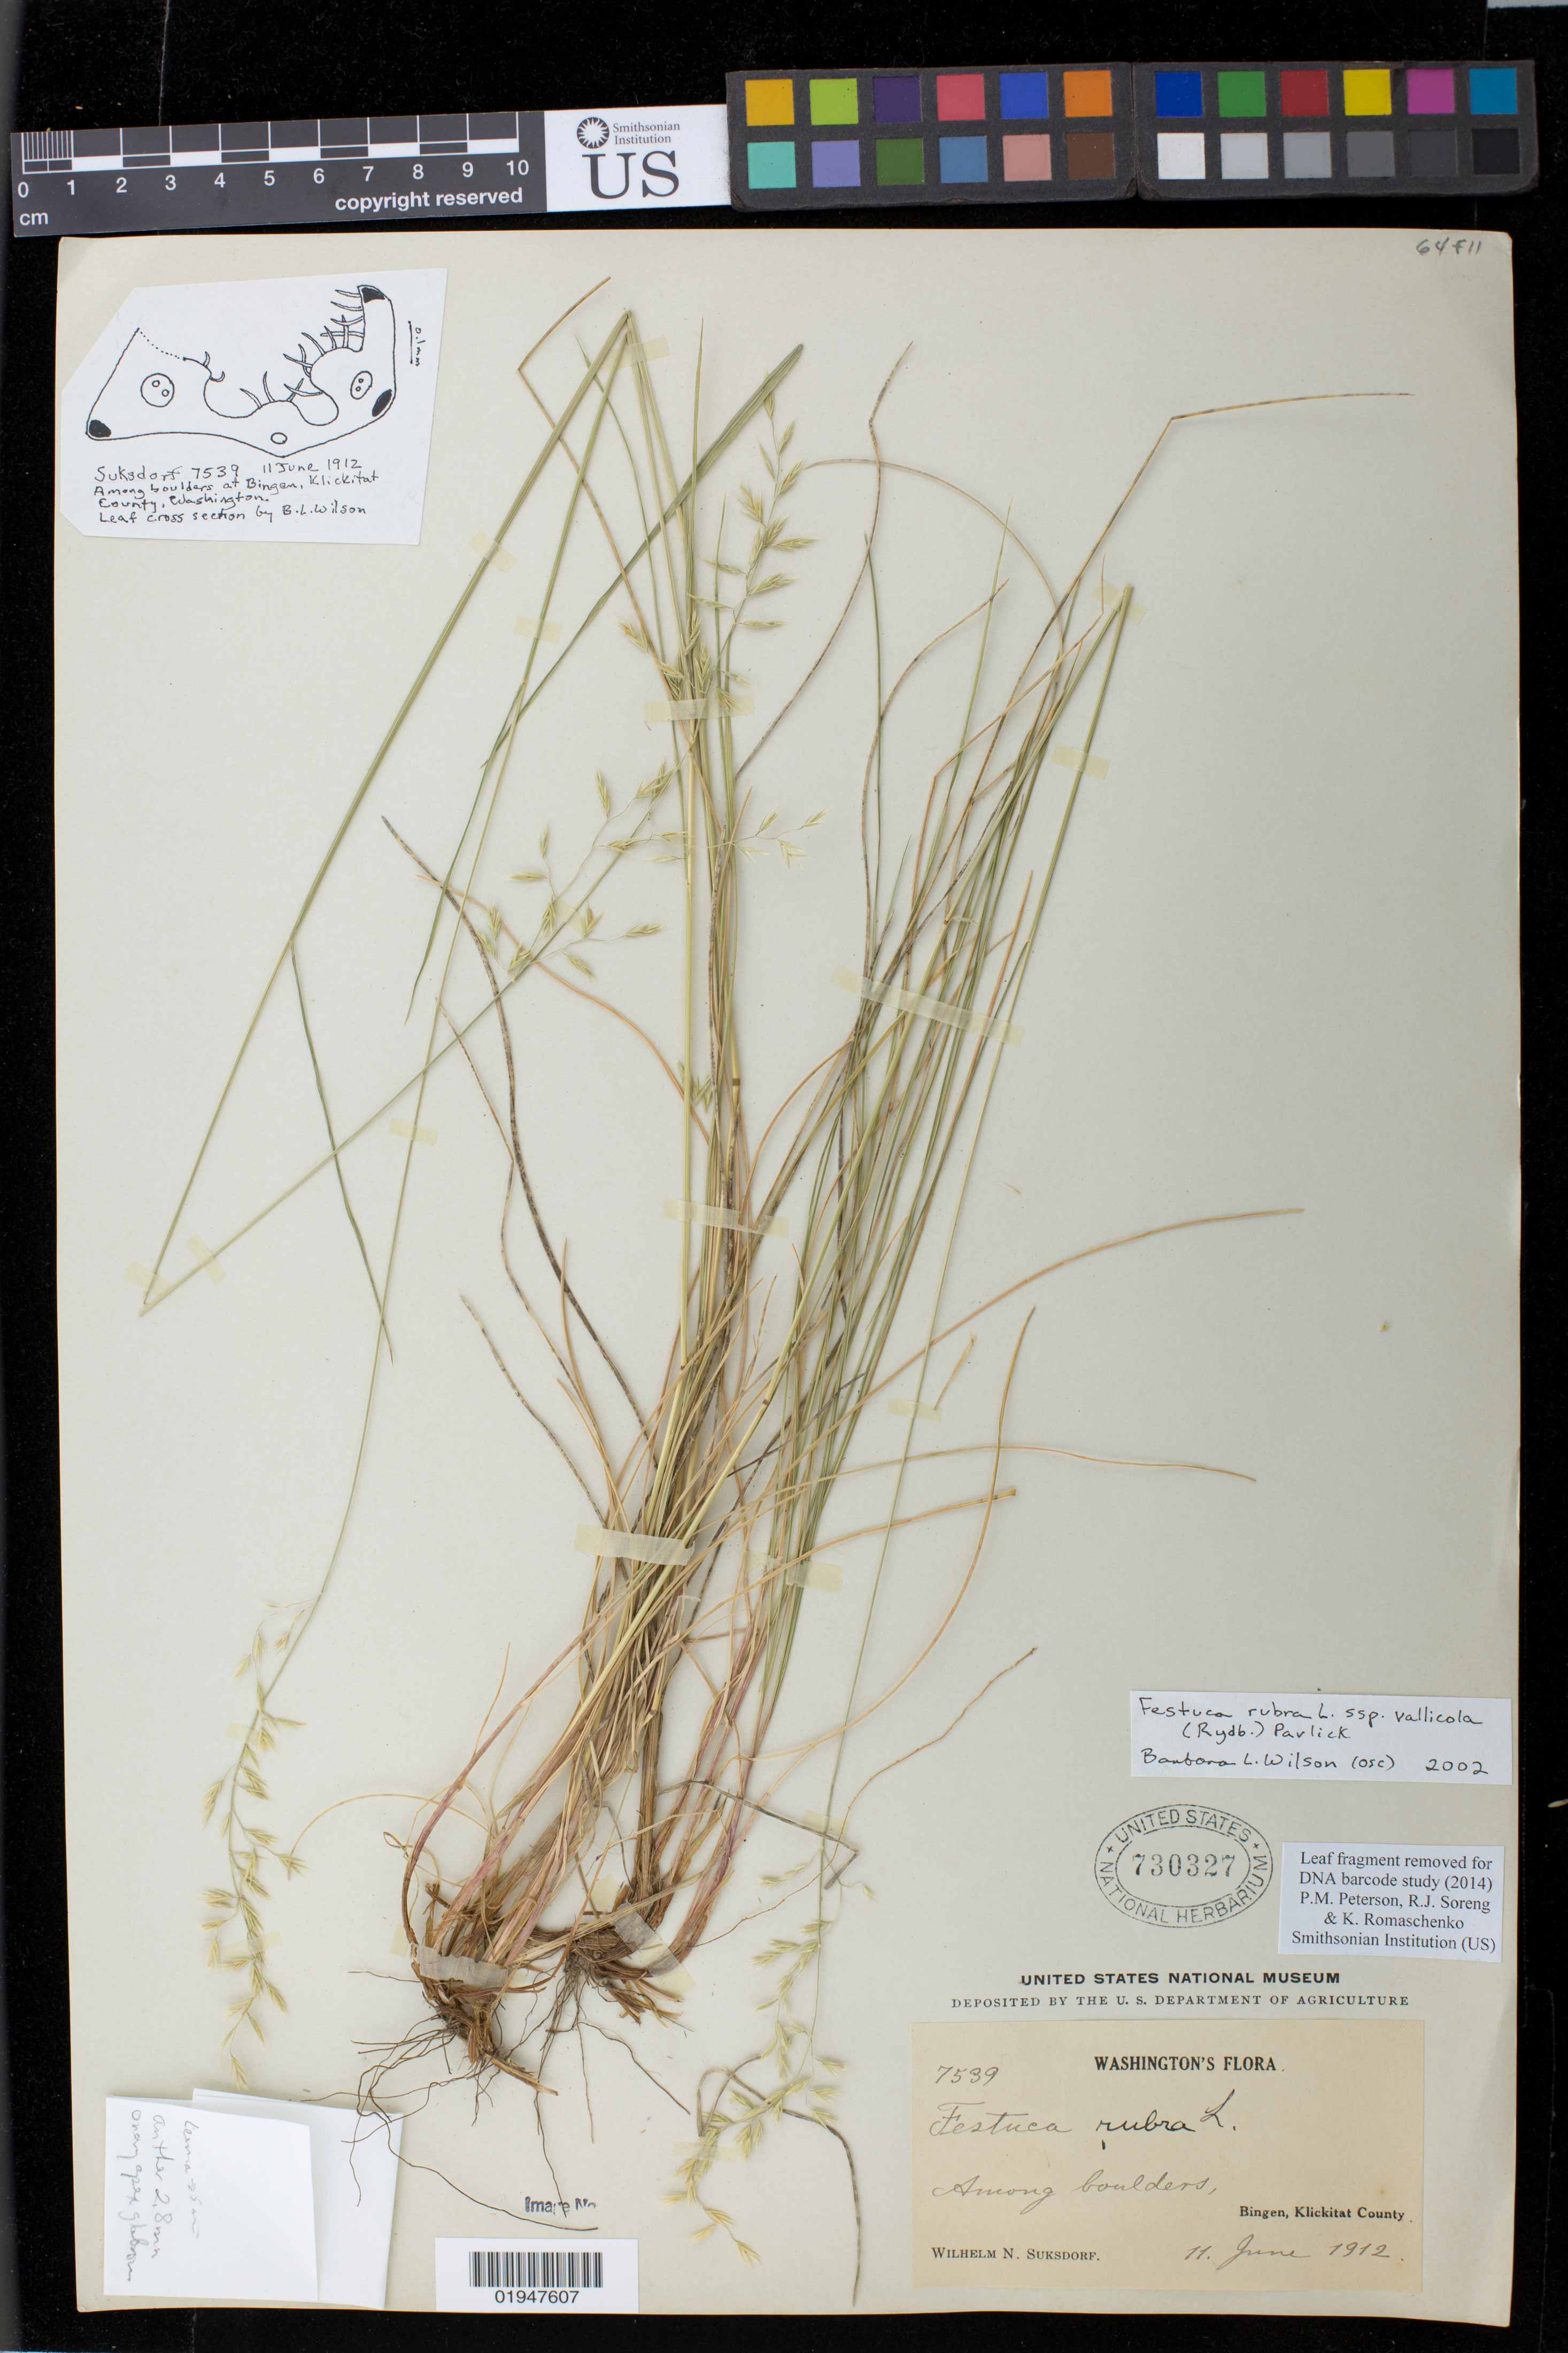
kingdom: Plantae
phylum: Tracheophyta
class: Liliopsida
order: Poales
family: Poaceae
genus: Festuca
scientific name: Festuca rubra subsp. vallicola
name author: (Rydb.) Pavlick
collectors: W. N. Suksdorf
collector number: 7539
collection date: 1912-06-11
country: United States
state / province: Washington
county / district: Klickitat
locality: Bingen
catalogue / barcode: US 730327